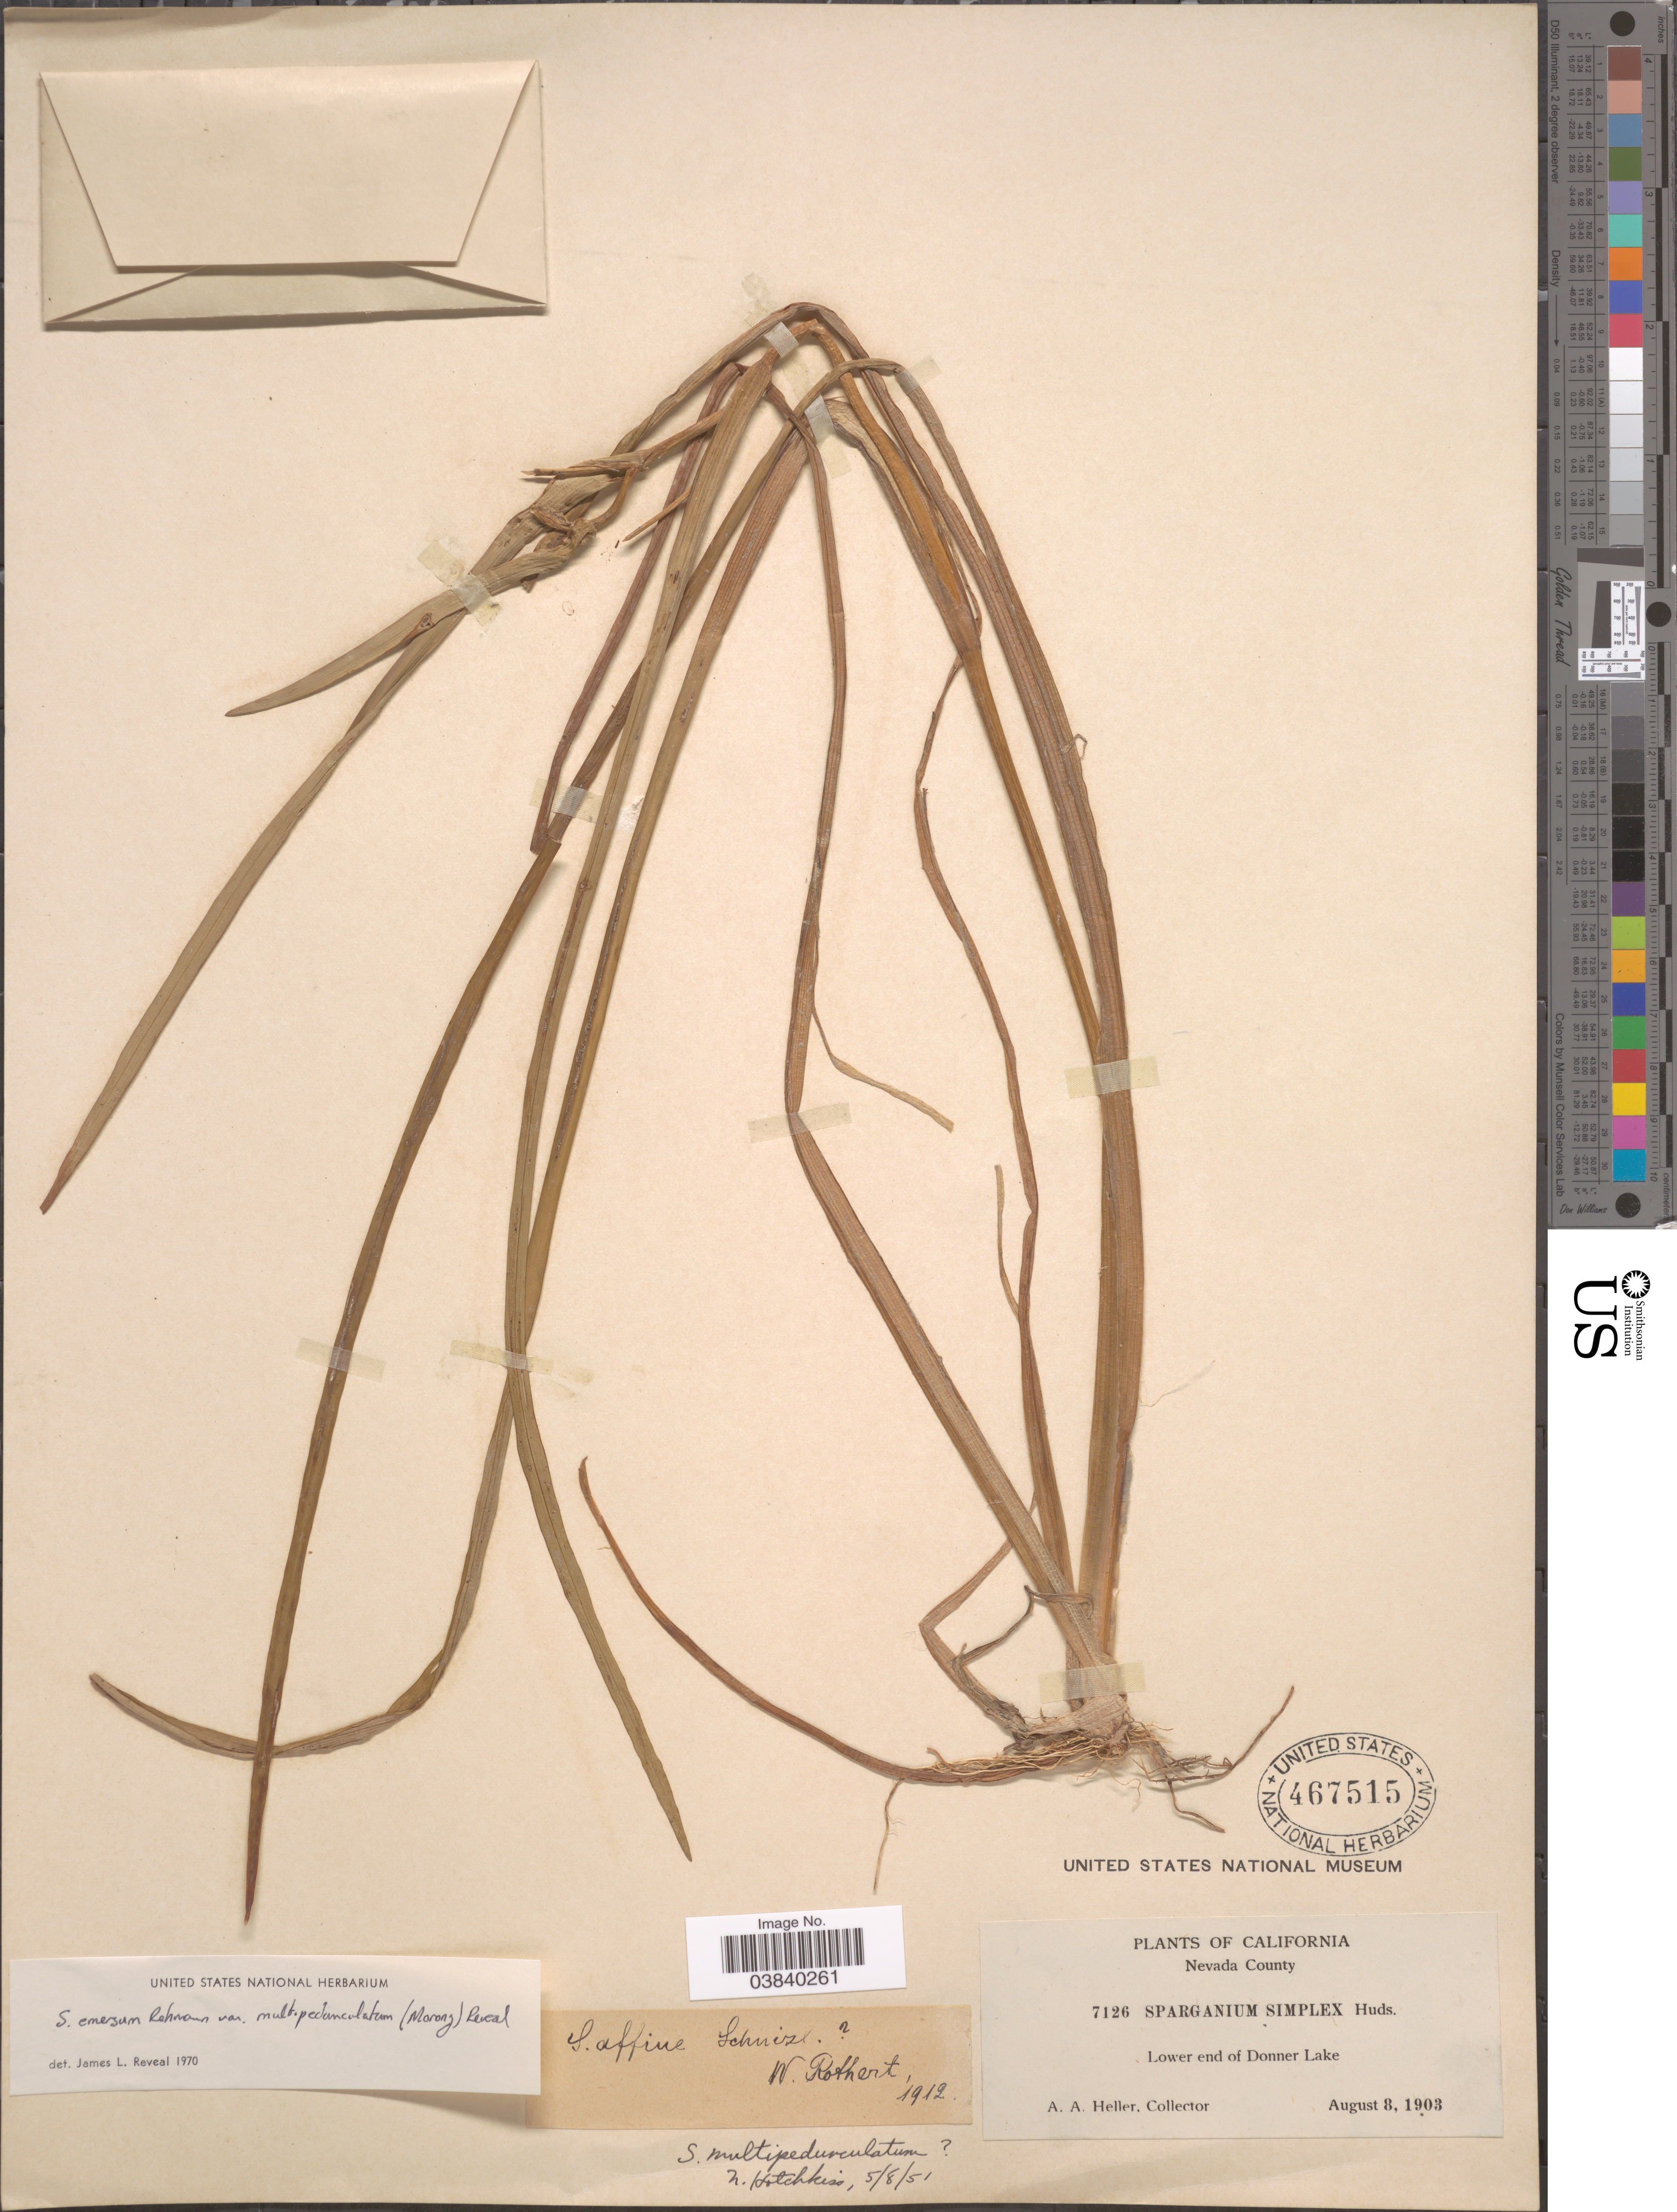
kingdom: Plantae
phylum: Tracheophyta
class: Liliopsida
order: Poales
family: Typhaceae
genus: Sparganium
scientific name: Sparganium emersum var. multipedunculatum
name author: (Morong) Reveal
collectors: A. A. Heller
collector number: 7126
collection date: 1903-08-08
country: United States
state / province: California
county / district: Nevada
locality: Nevada County. Lower end of Donner Lake.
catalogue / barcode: US 467515